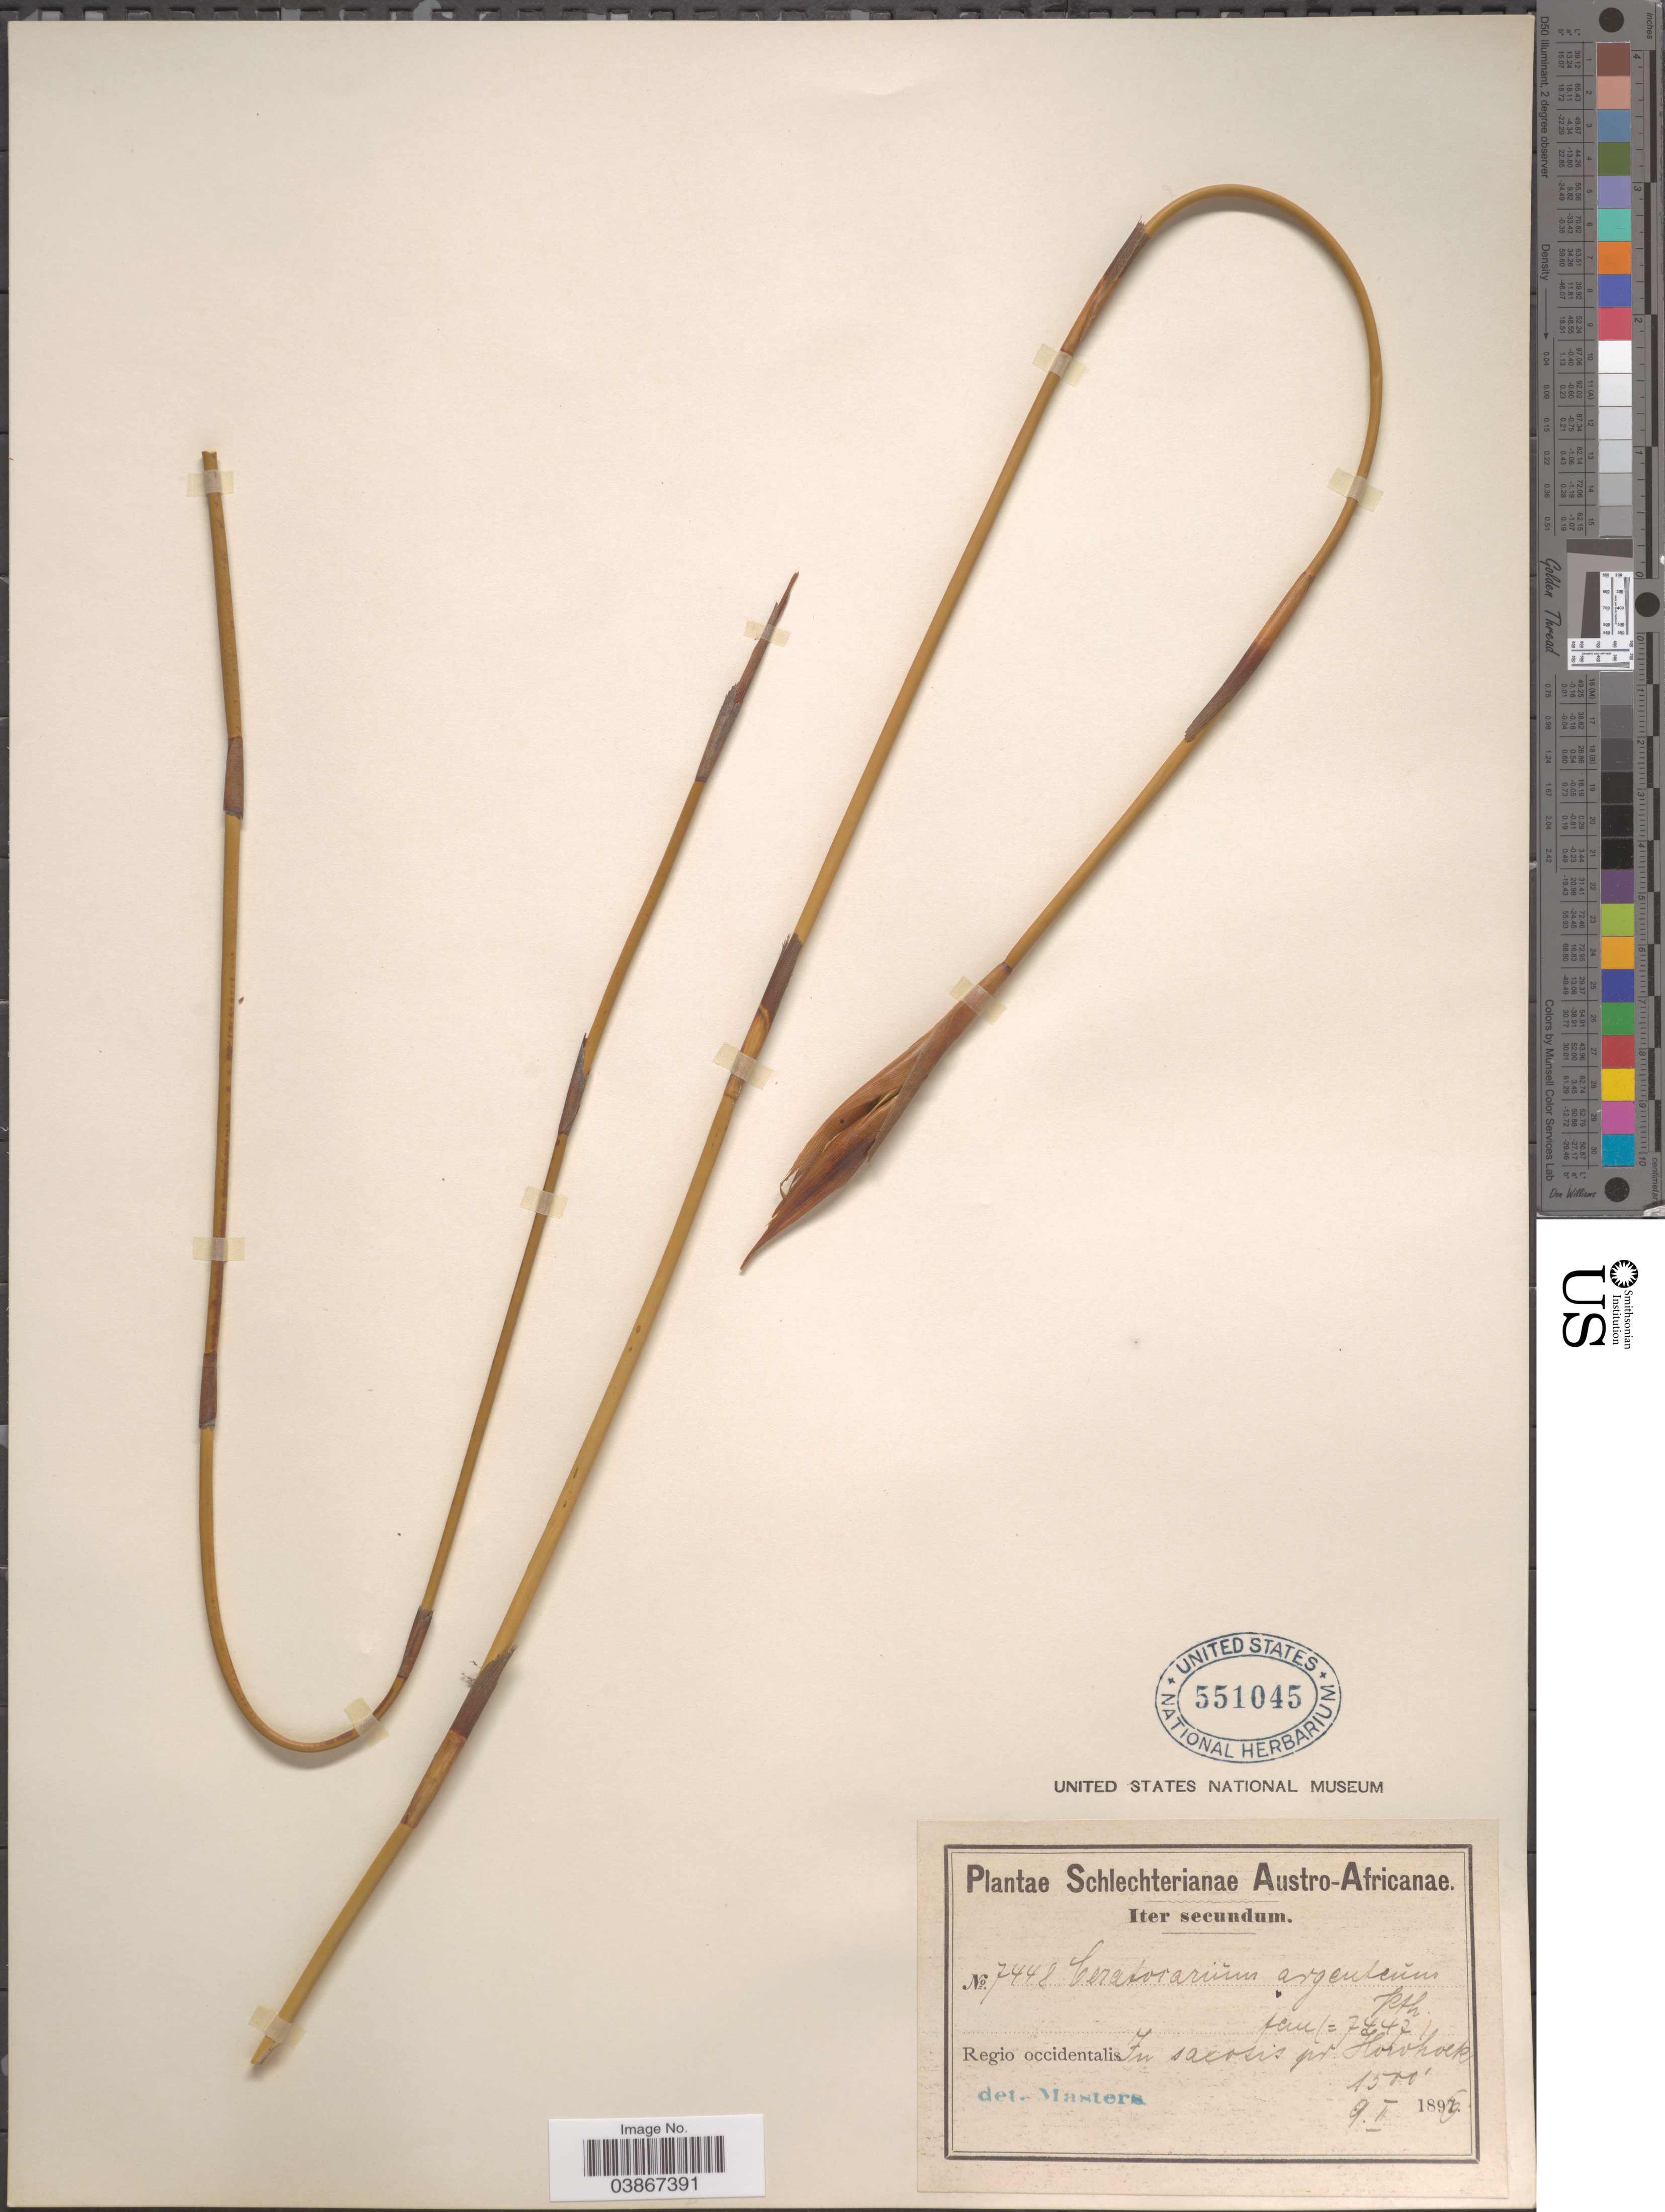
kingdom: Plantae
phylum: Tracheophyta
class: Liliopsida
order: Poales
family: Restionaceae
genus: Willdenowia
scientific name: Willdenowia argentea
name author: (Nees ex Kunth) Hieron.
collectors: Schlechter, --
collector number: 7448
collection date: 1896-02-09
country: South Africa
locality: Austro-Africanae. Regio occidentalis: In saxosis pr. Howhoek.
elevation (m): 457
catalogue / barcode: US 551045